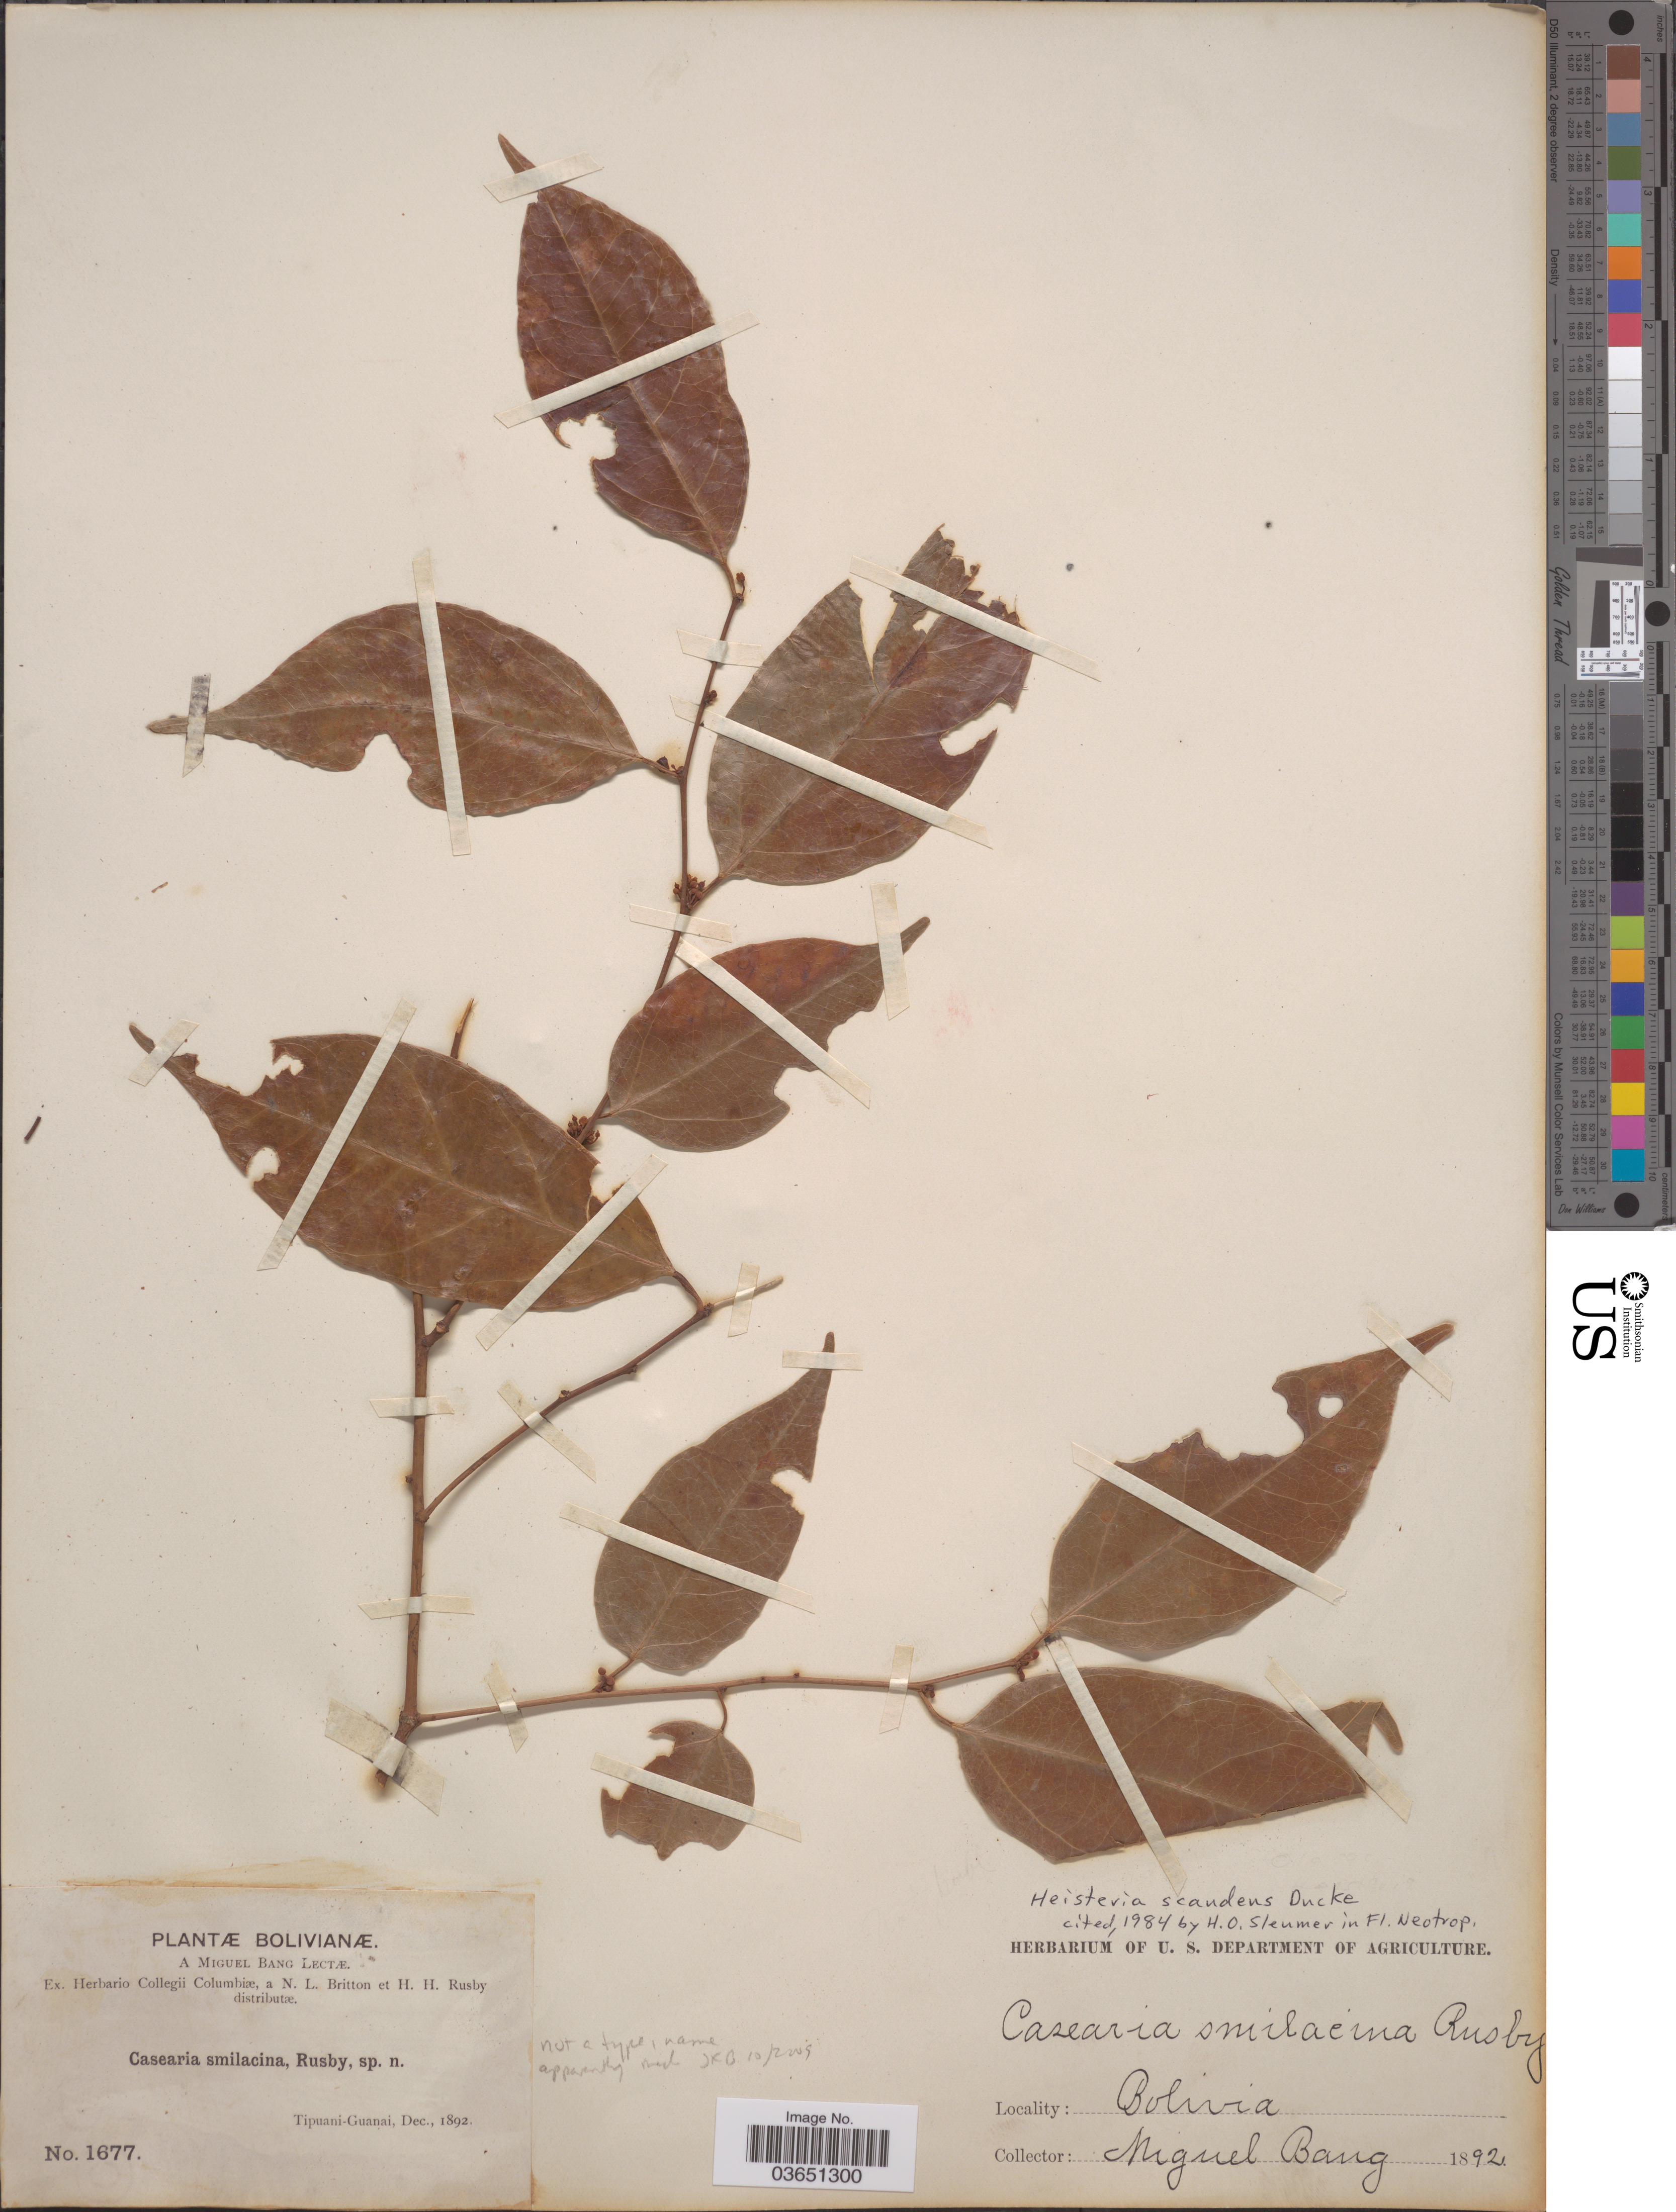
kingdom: Plantae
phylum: Tracheophyta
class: Magnoliopsida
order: Santalales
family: Erythropalaceae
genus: Heisteria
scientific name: Heisteria scandens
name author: Ducke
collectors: M. Bang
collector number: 1677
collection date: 1892-12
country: Bolivia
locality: Tipuani-Guanai.